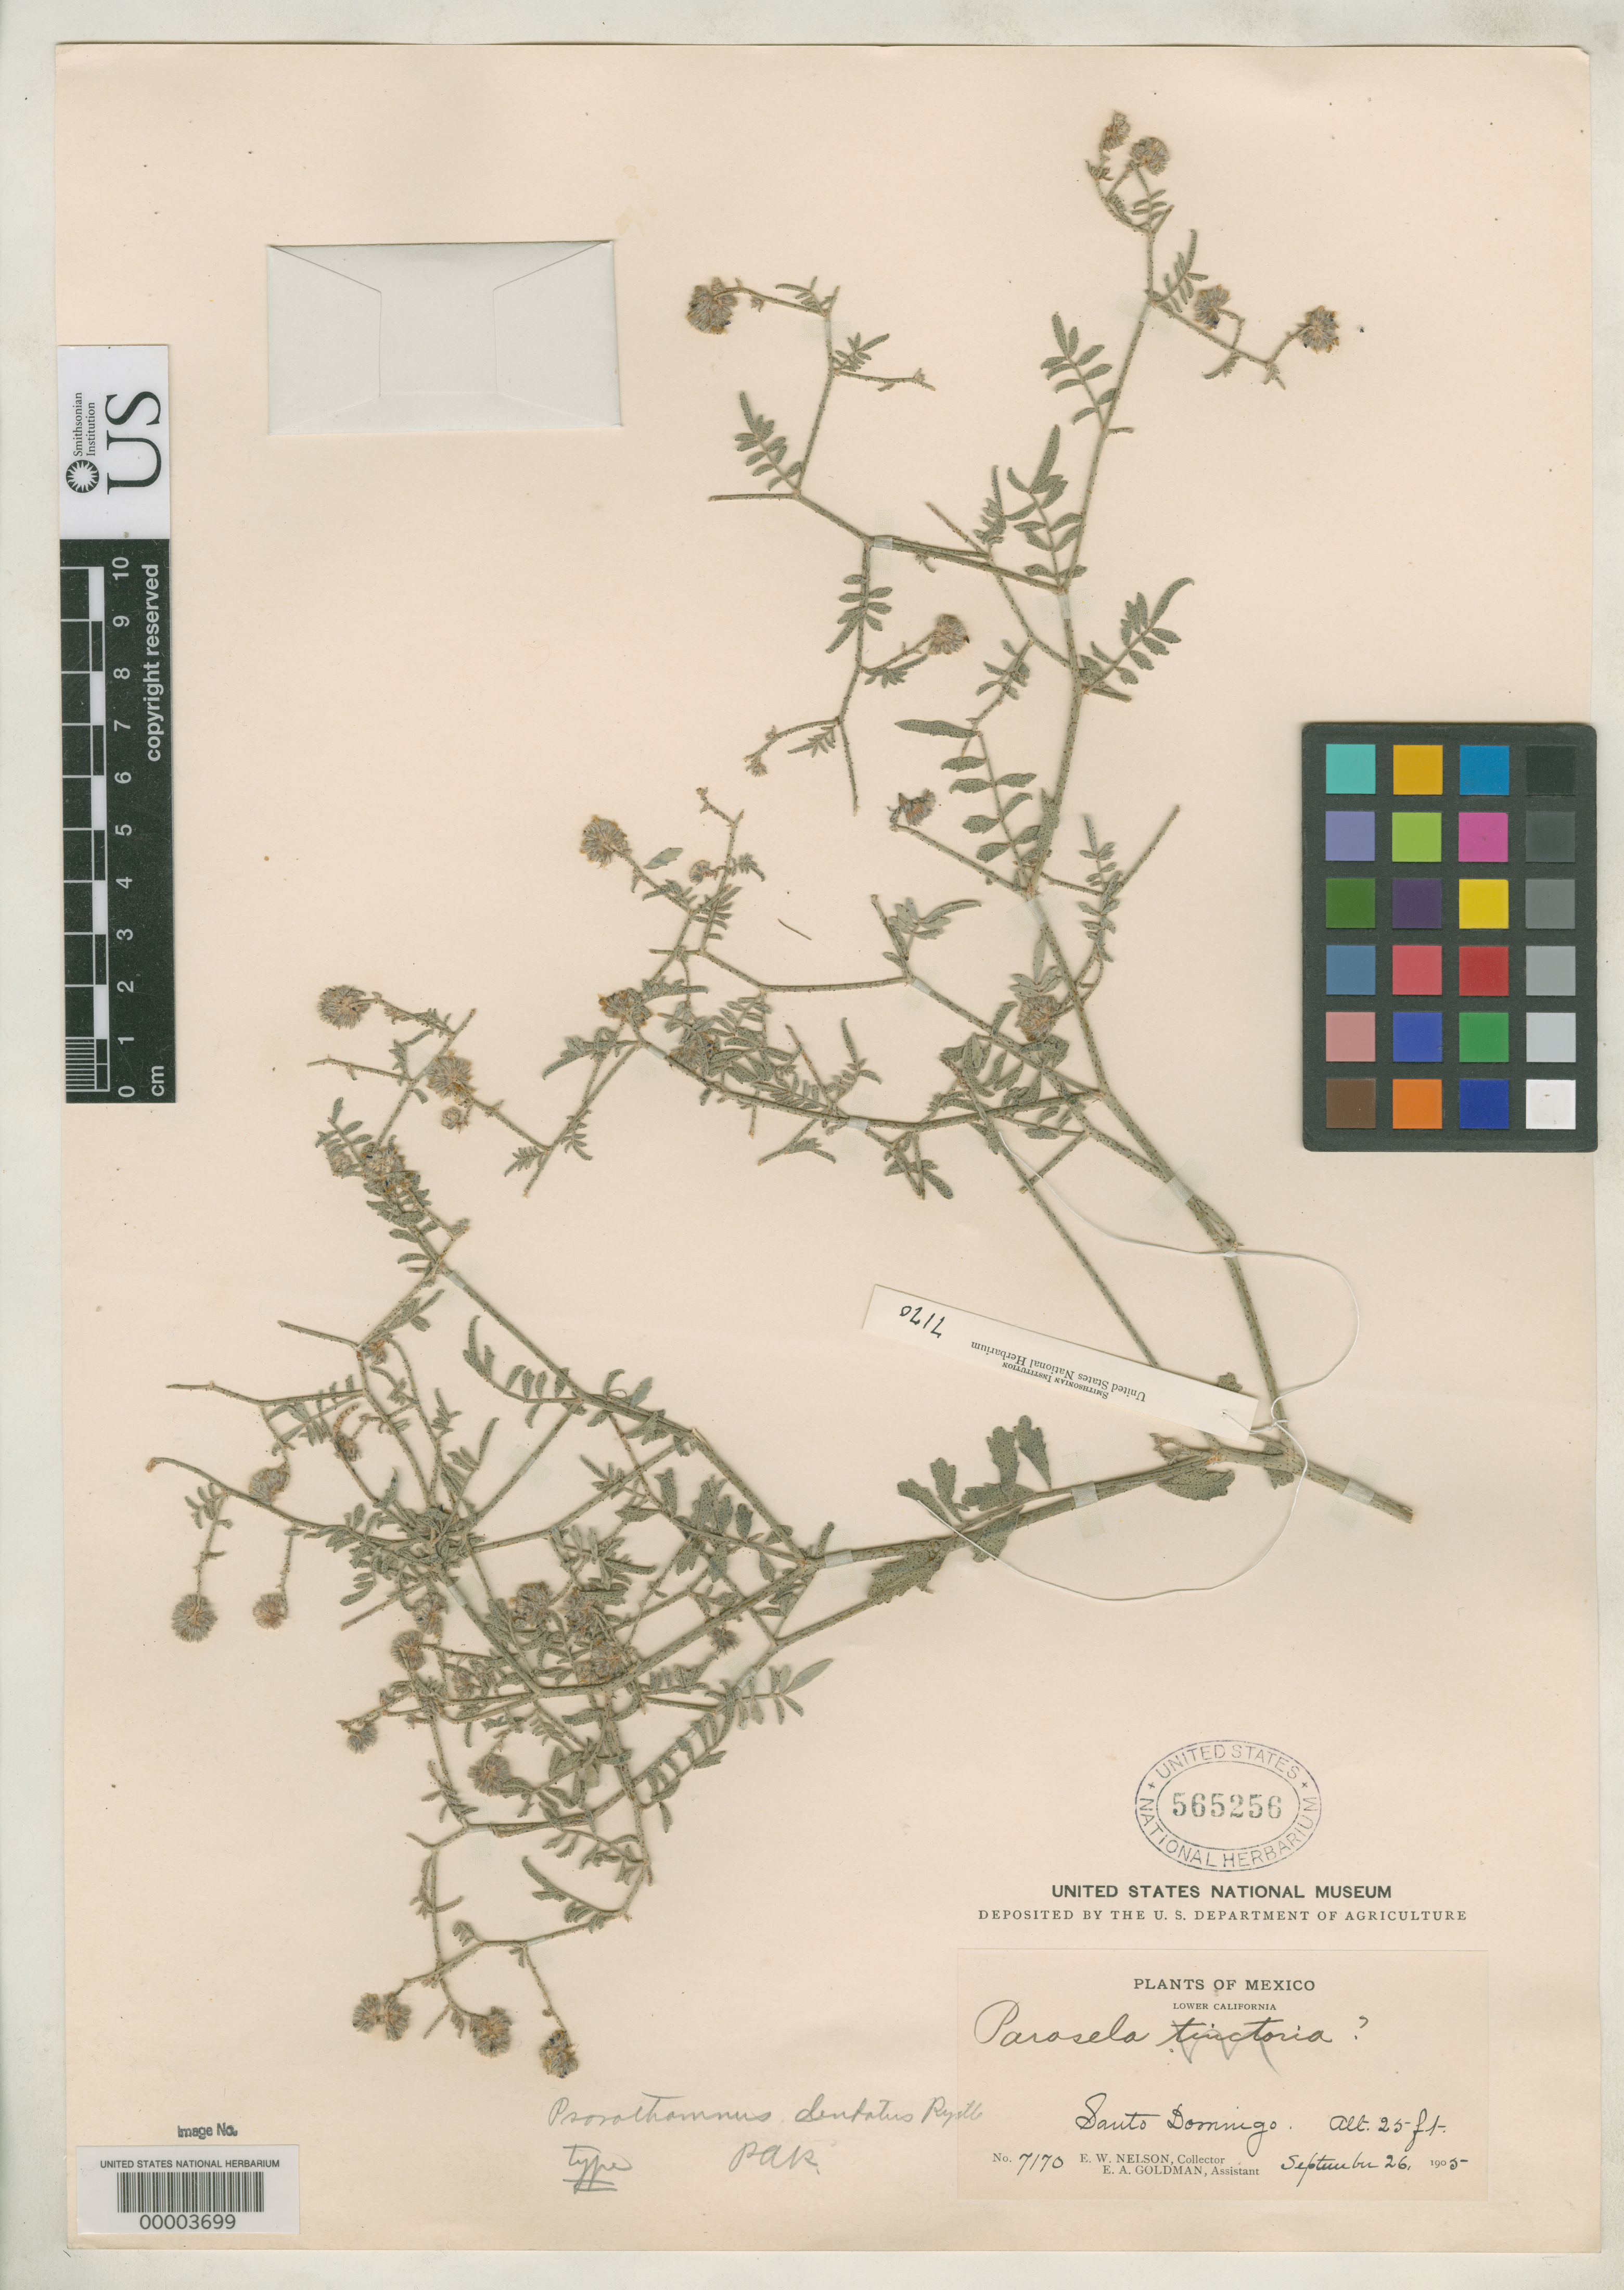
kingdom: Plantae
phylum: Tracheophyta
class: Magnoliopsida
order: Fabales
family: Fabaceae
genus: Psorothamnus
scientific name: Psorothamnus dentatus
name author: Rydb.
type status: Holotype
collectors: E. W. Nelson & E. A. Goldman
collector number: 7170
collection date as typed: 26 Sep 1905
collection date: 1905-09-26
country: Mexico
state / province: Baja California Sur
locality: Santo Domingo.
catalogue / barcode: US 565256